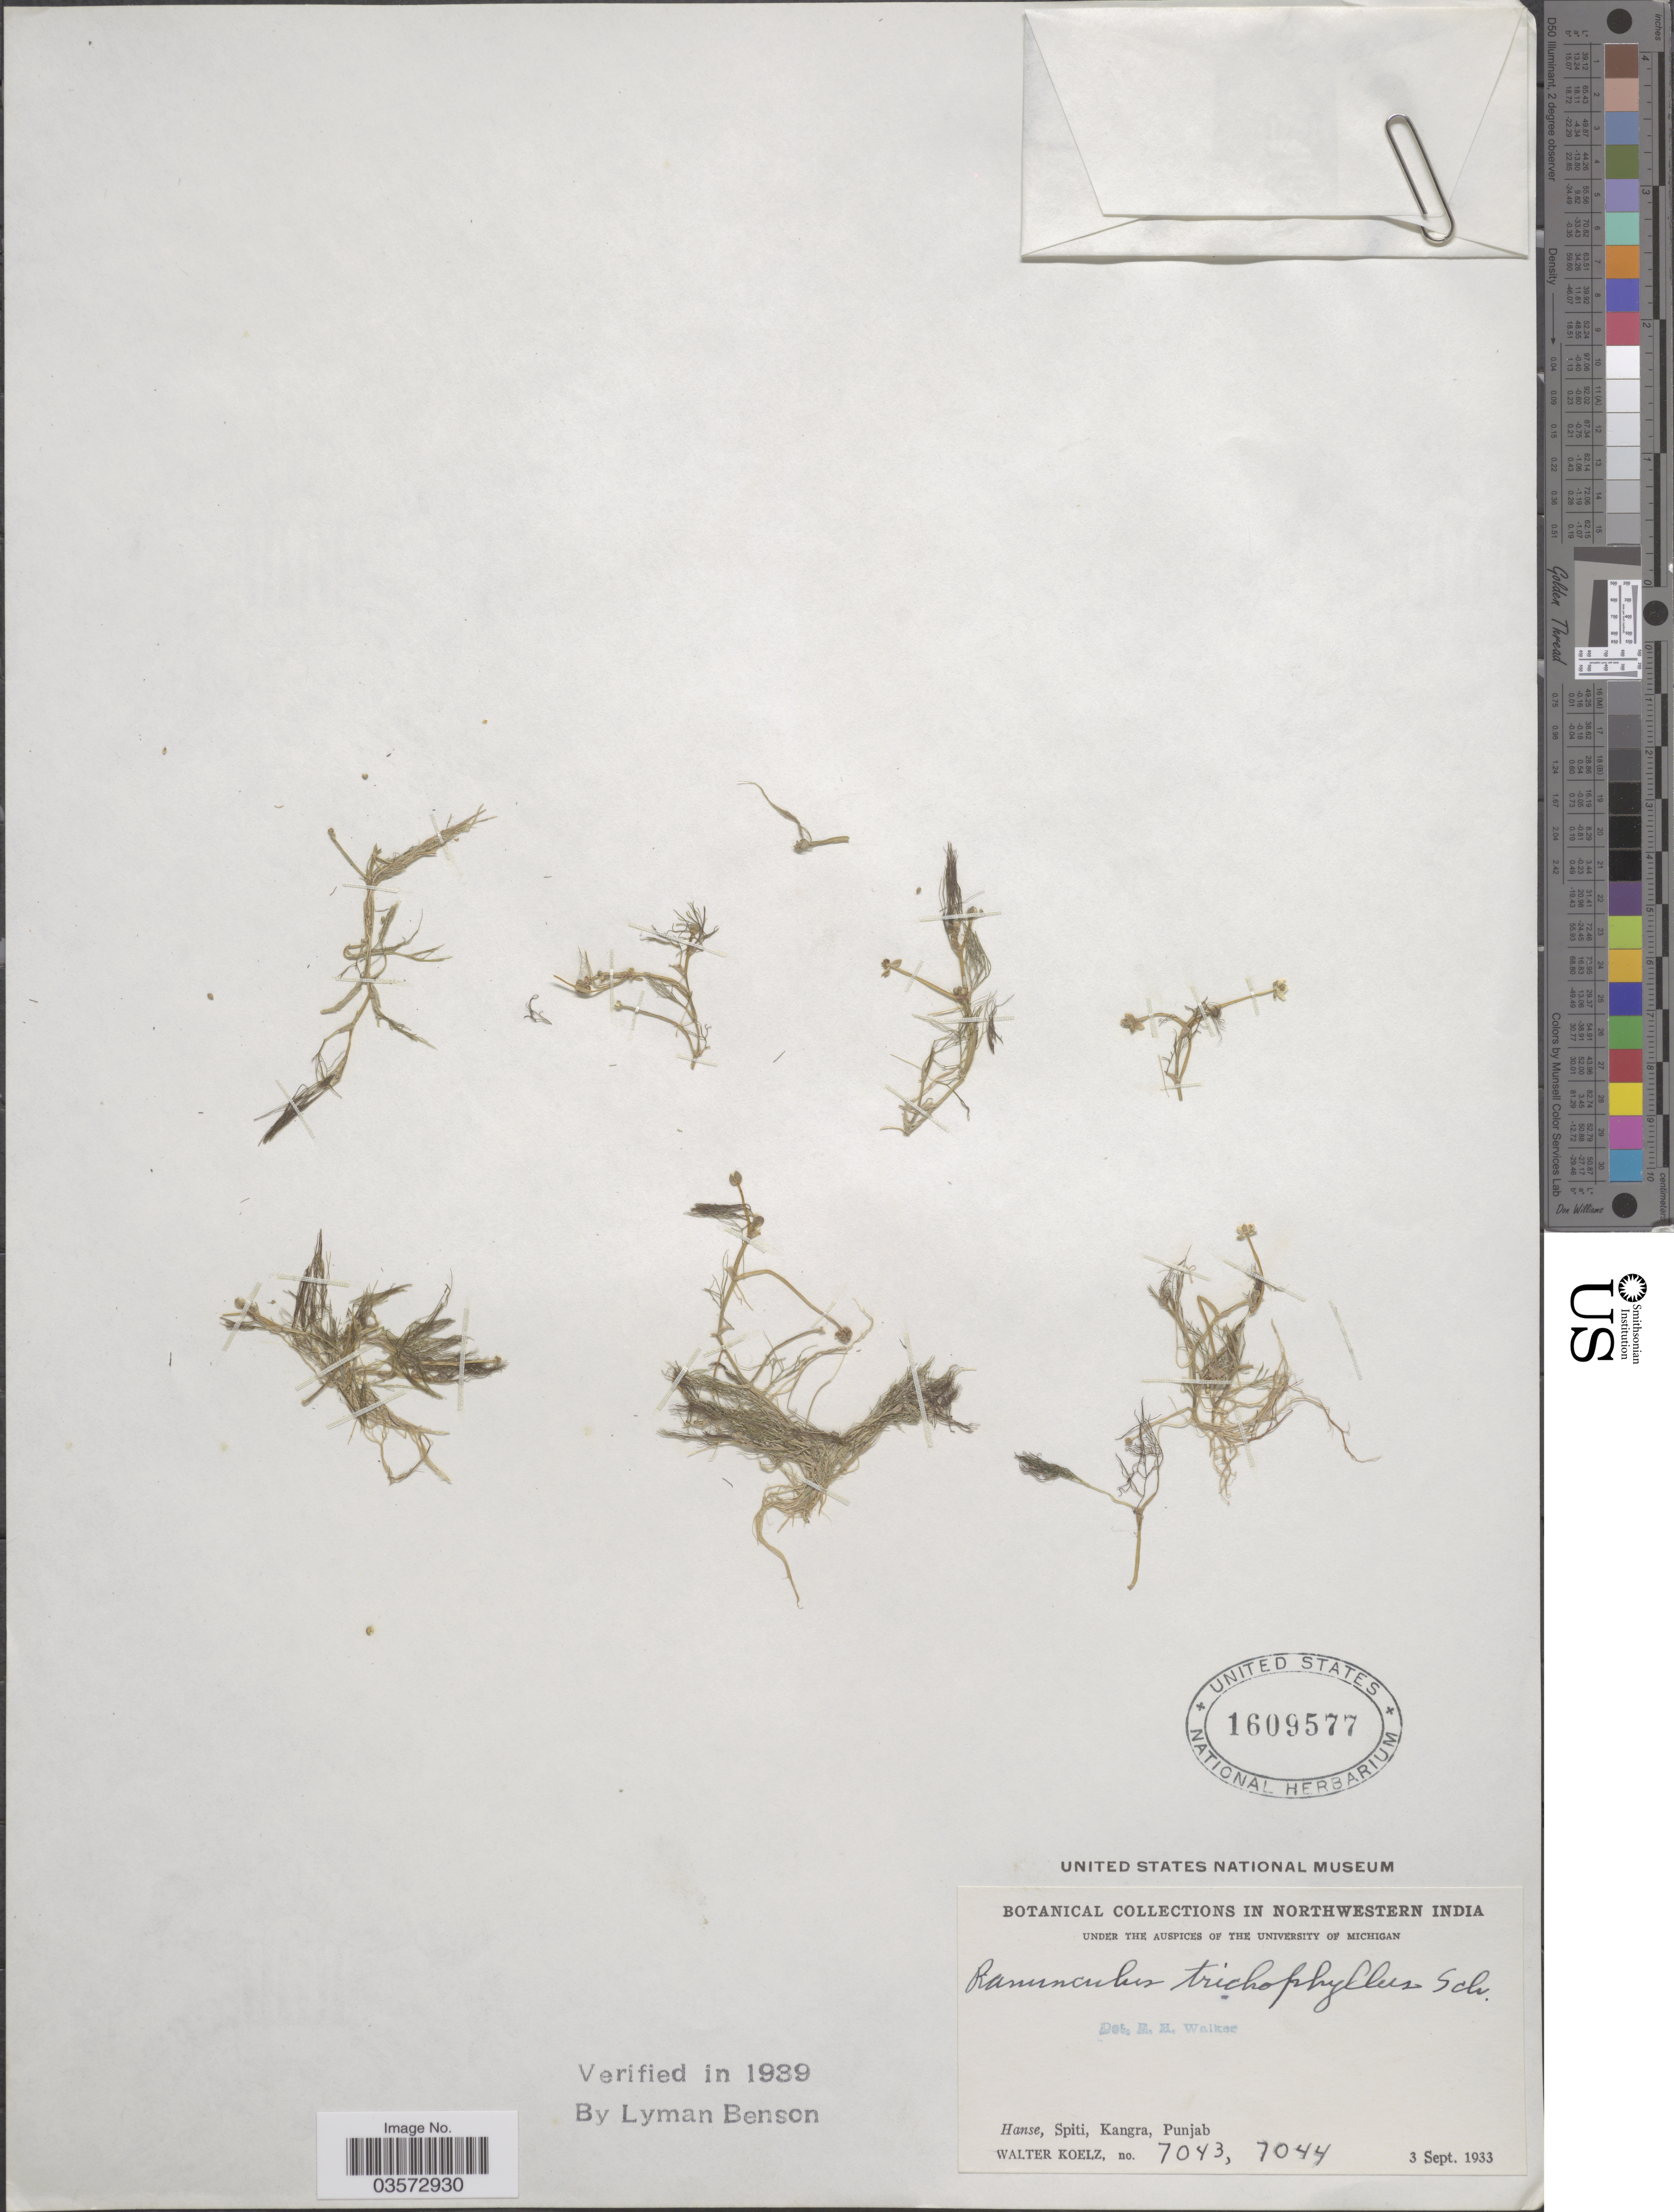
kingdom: Plantae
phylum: Tracheophyta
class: Magnoliopsida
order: Ranunculales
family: Ranunculaceae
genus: Ranunculus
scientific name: Ranunculus trichophyllus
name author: Chaix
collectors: W. N. Koelz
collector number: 7043/7044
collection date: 1933-09-03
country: India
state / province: Punjab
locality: Northwestern India. Hanse, Spiti, Kangra.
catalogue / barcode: US 1609577